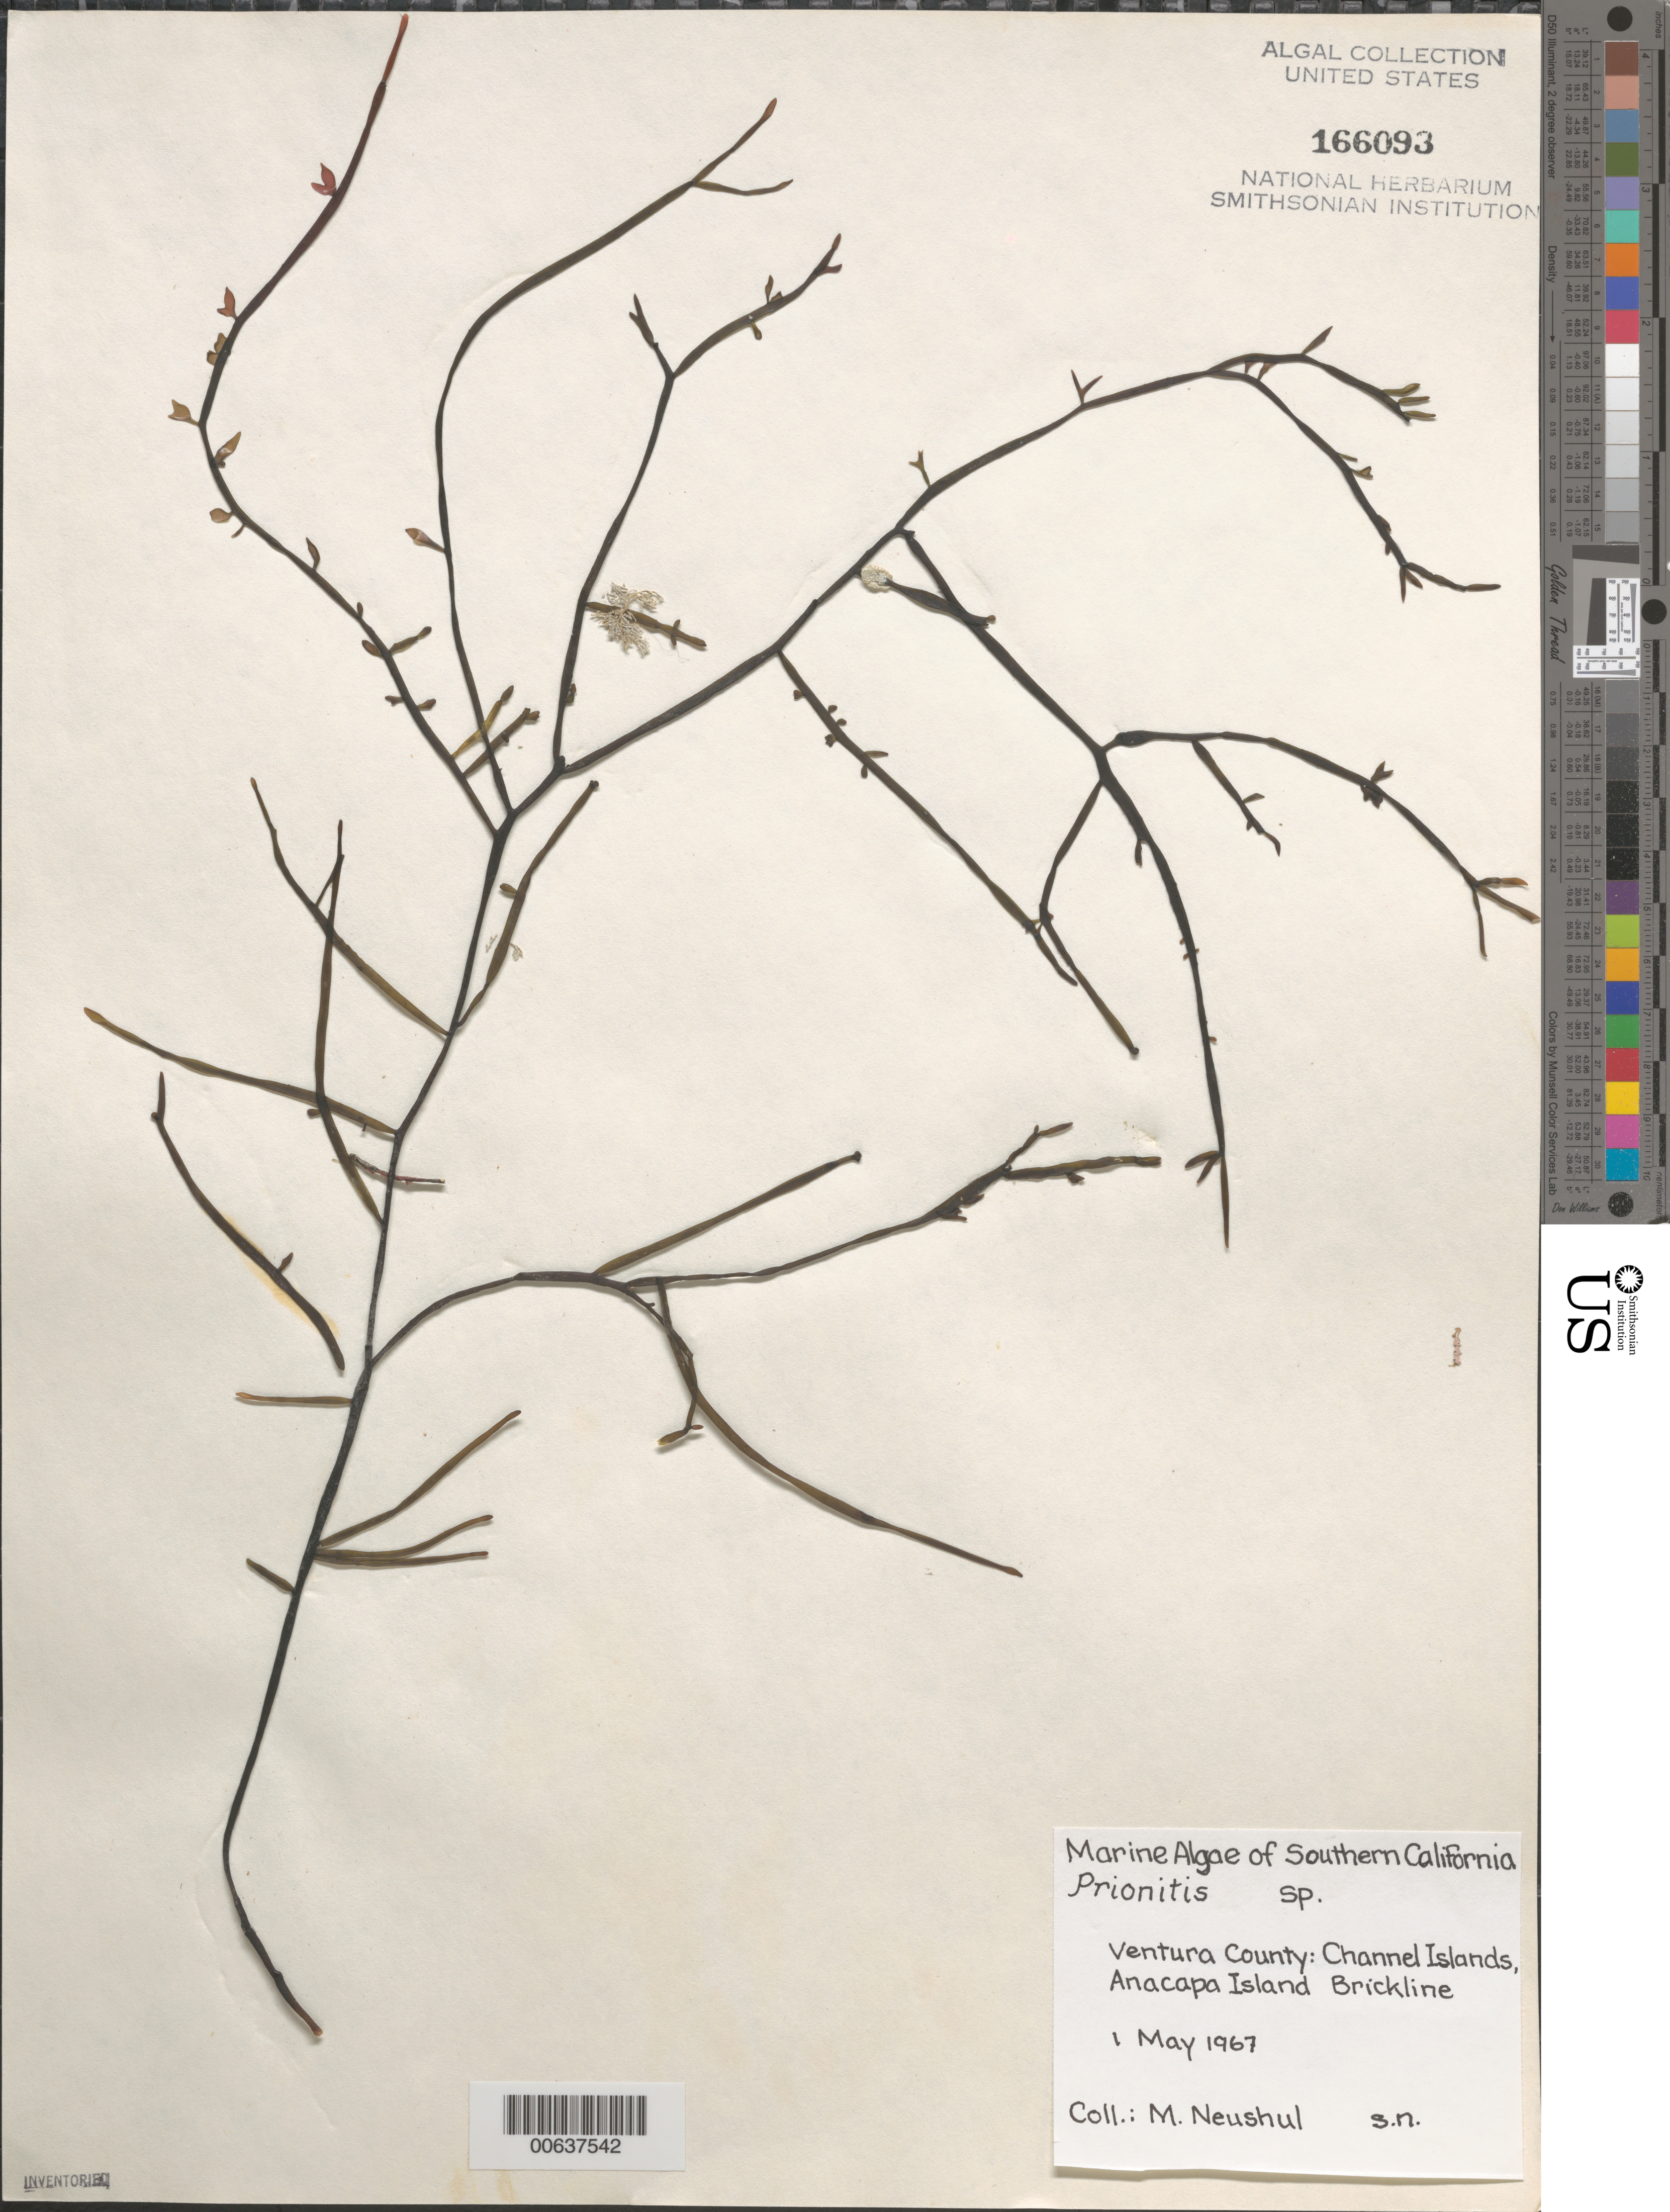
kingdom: Plantae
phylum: Rhodophyta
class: Florideophyceae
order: Cryptonemiales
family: Cryptonemiaceae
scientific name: Prionitis sp.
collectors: M. Neushul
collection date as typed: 01 May 1967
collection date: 1967-05-01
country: United States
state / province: California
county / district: Ventura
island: Anacapa Island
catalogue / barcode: US 166093